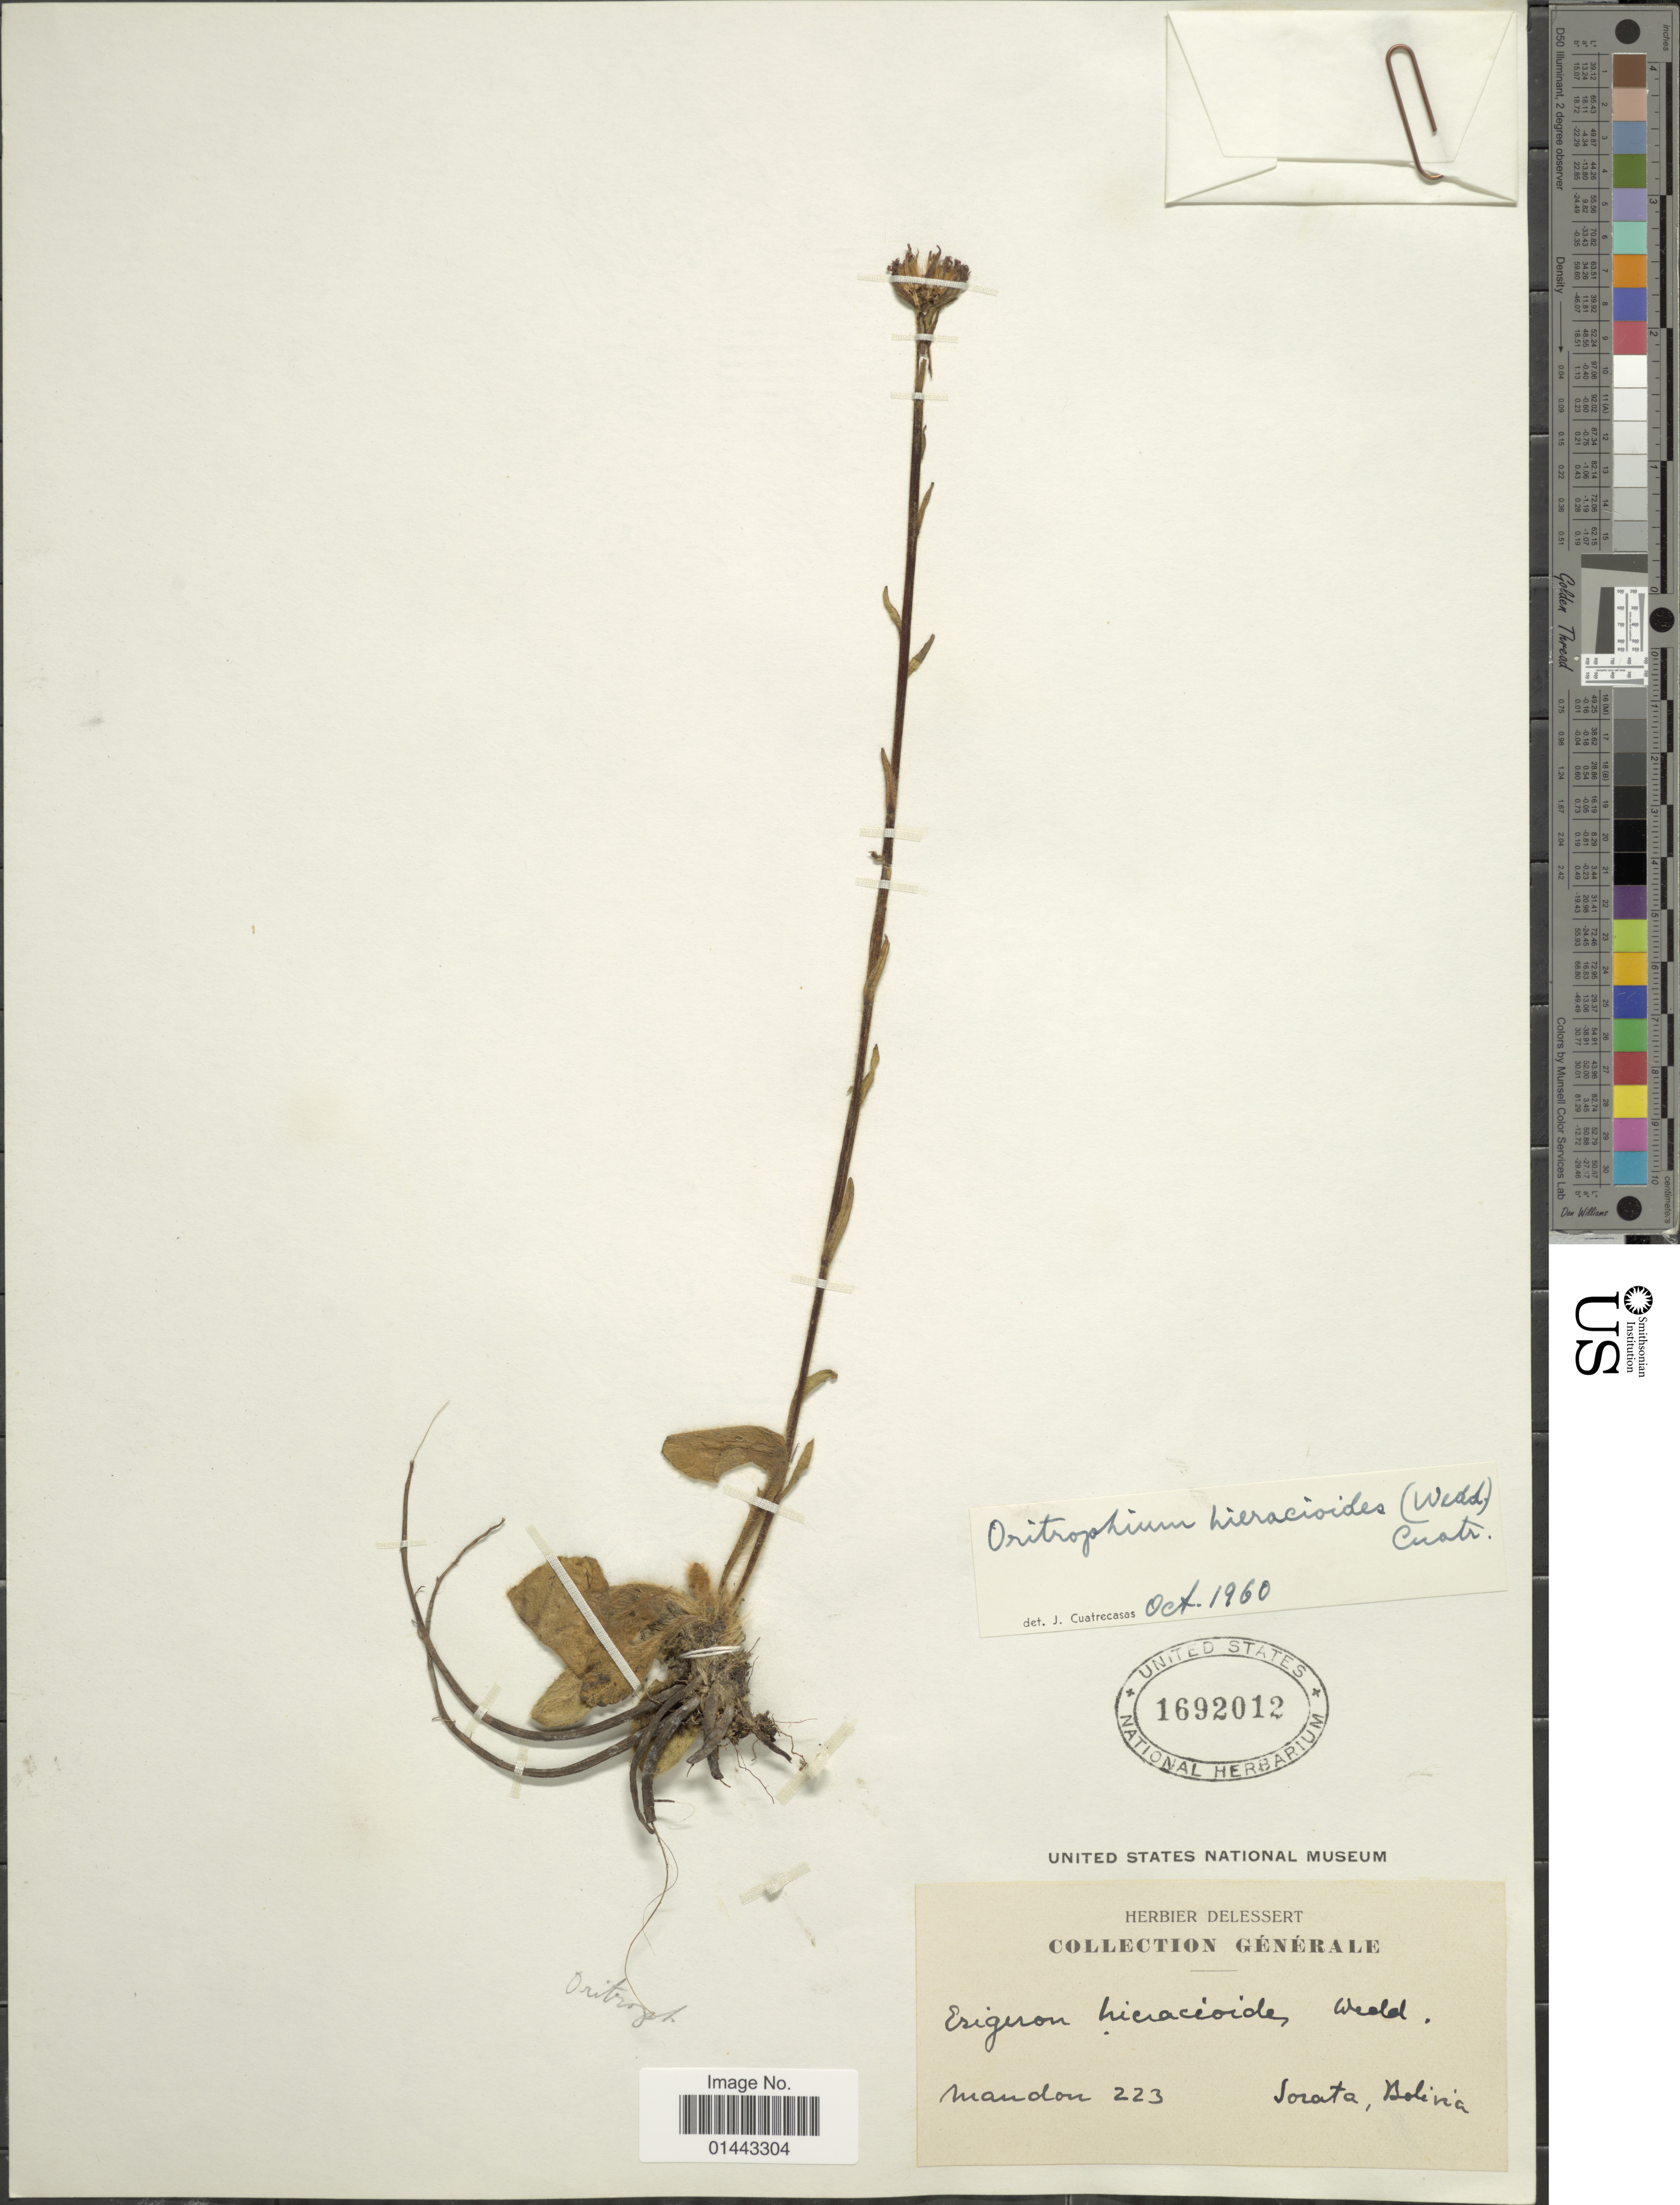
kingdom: Plantae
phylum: Tracheophyta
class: Magnoliopsida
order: Asterales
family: Asteraceae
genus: Oritrophium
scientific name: Oritrophium hieracioides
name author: (Wedd.) Cuatrec.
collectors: Mandon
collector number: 223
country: Bolivia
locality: Sorata.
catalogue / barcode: US 1692012